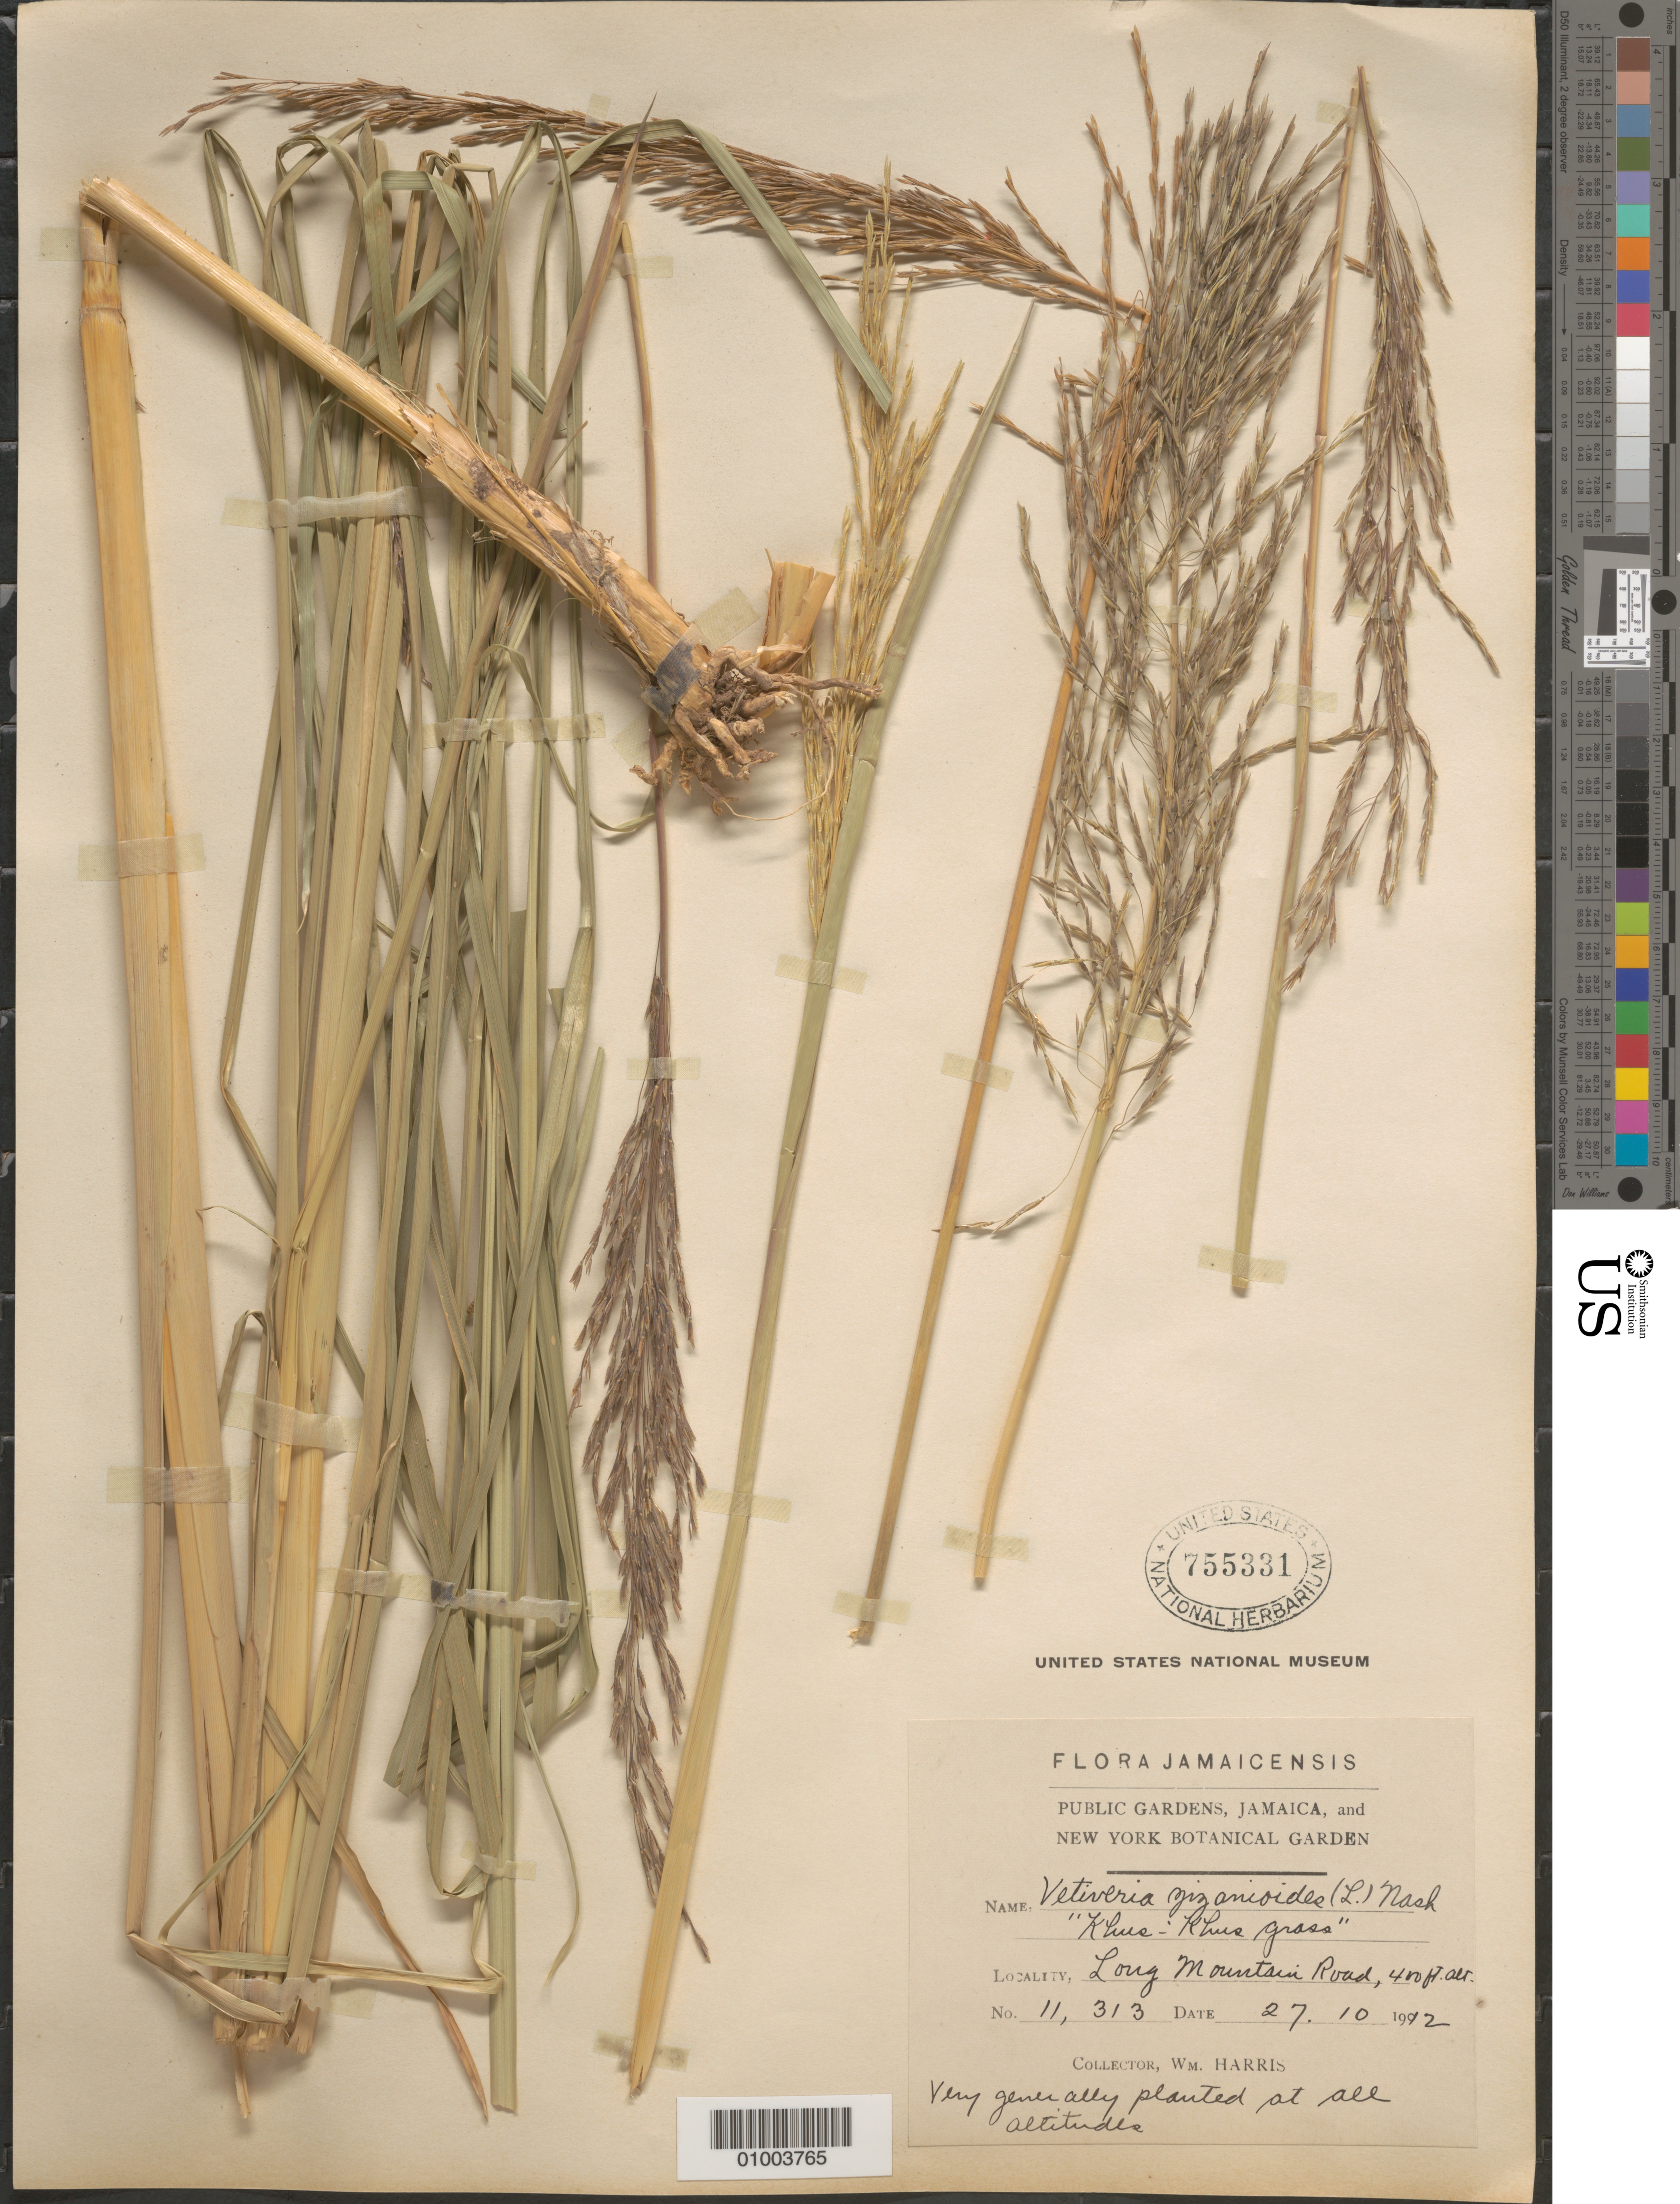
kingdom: Plantae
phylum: Tracheophyta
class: Liliopsida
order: Poales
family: Poaceae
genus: Vetiveria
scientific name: Vetiveria zizanioides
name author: (L.) Nash ex Small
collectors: W. H. Harris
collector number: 11313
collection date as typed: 27 Oct 1912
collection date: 1912-10-27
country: Jamaica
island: Jamaica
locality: Long Mountain Road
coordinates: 0 N, 0 E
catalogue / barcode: US 755331